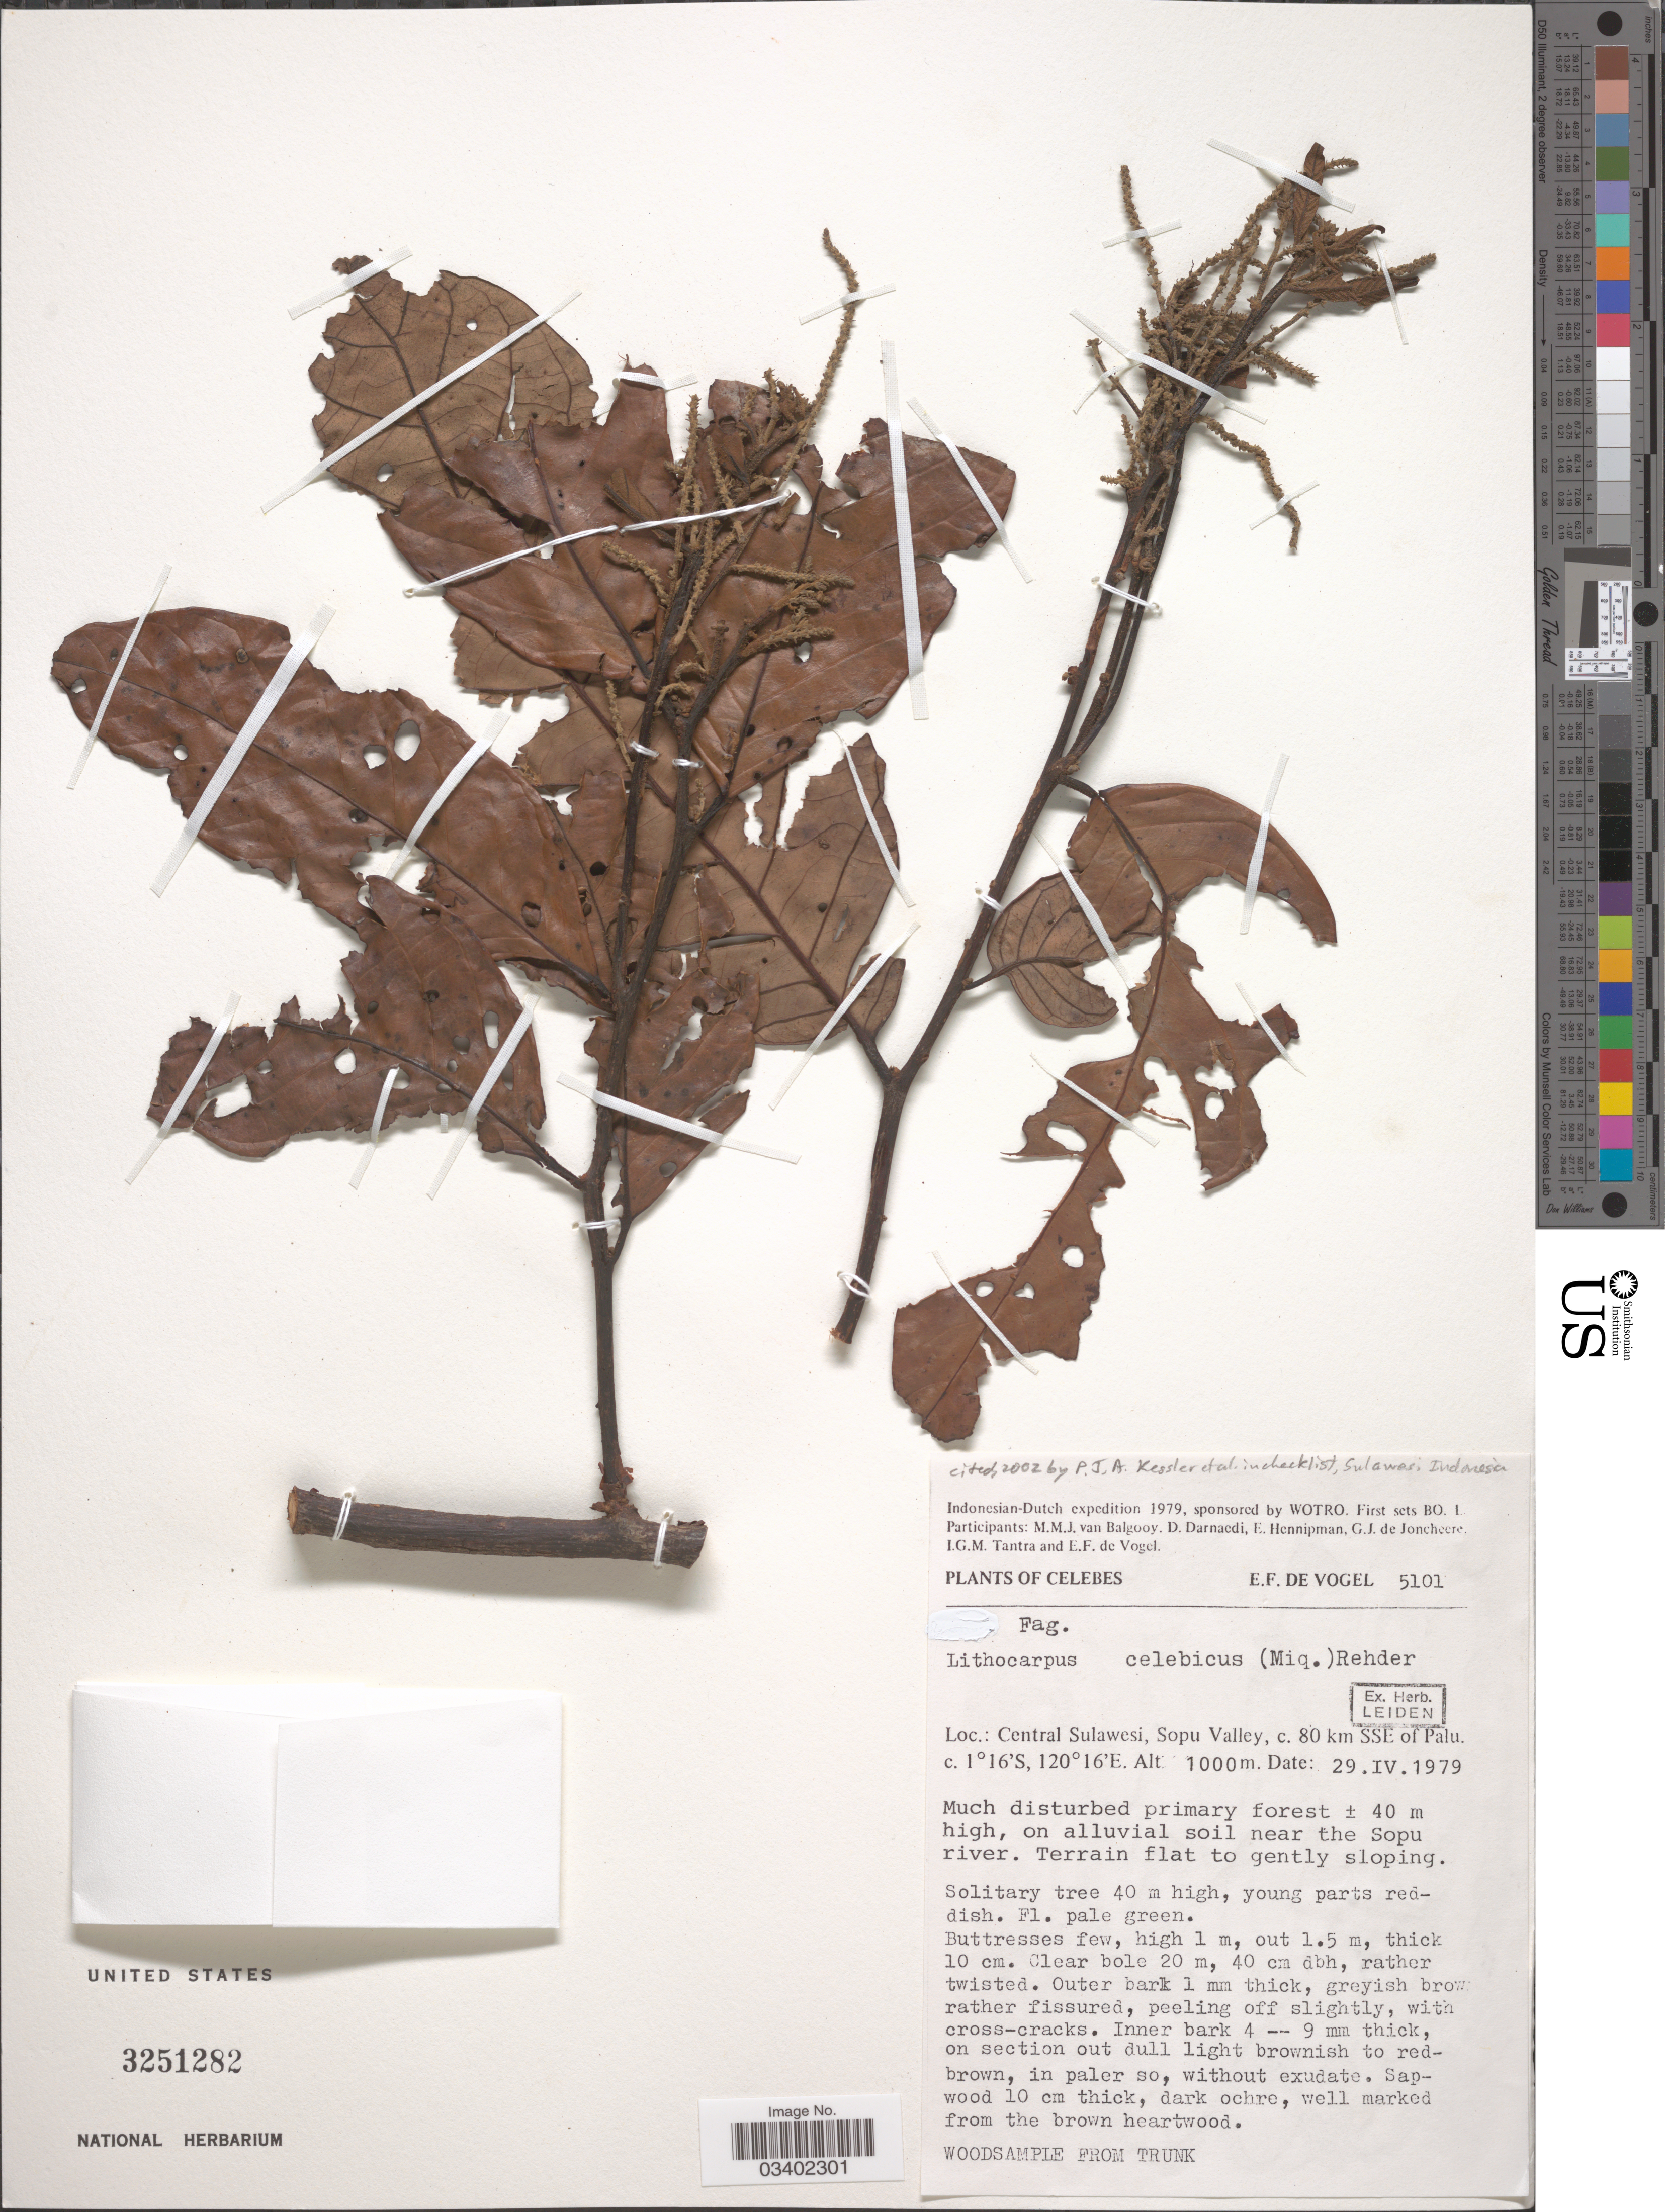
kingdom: Plantae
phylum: Tracheophyta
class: Magnoliopsida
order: Fagales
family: Fagaceae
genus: Lithocarpus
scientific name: Lithocarpus celebicus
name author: (Miq.) Rehder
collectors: E. F. de Vogel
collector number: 5101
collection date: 1979-04-29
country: Indonesia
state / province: Sulawesi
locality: Celebes. Central Sulawesi, Sopu Valley, c. 80 km SSE of Palu.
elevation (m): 1000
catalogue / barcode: US 3251282